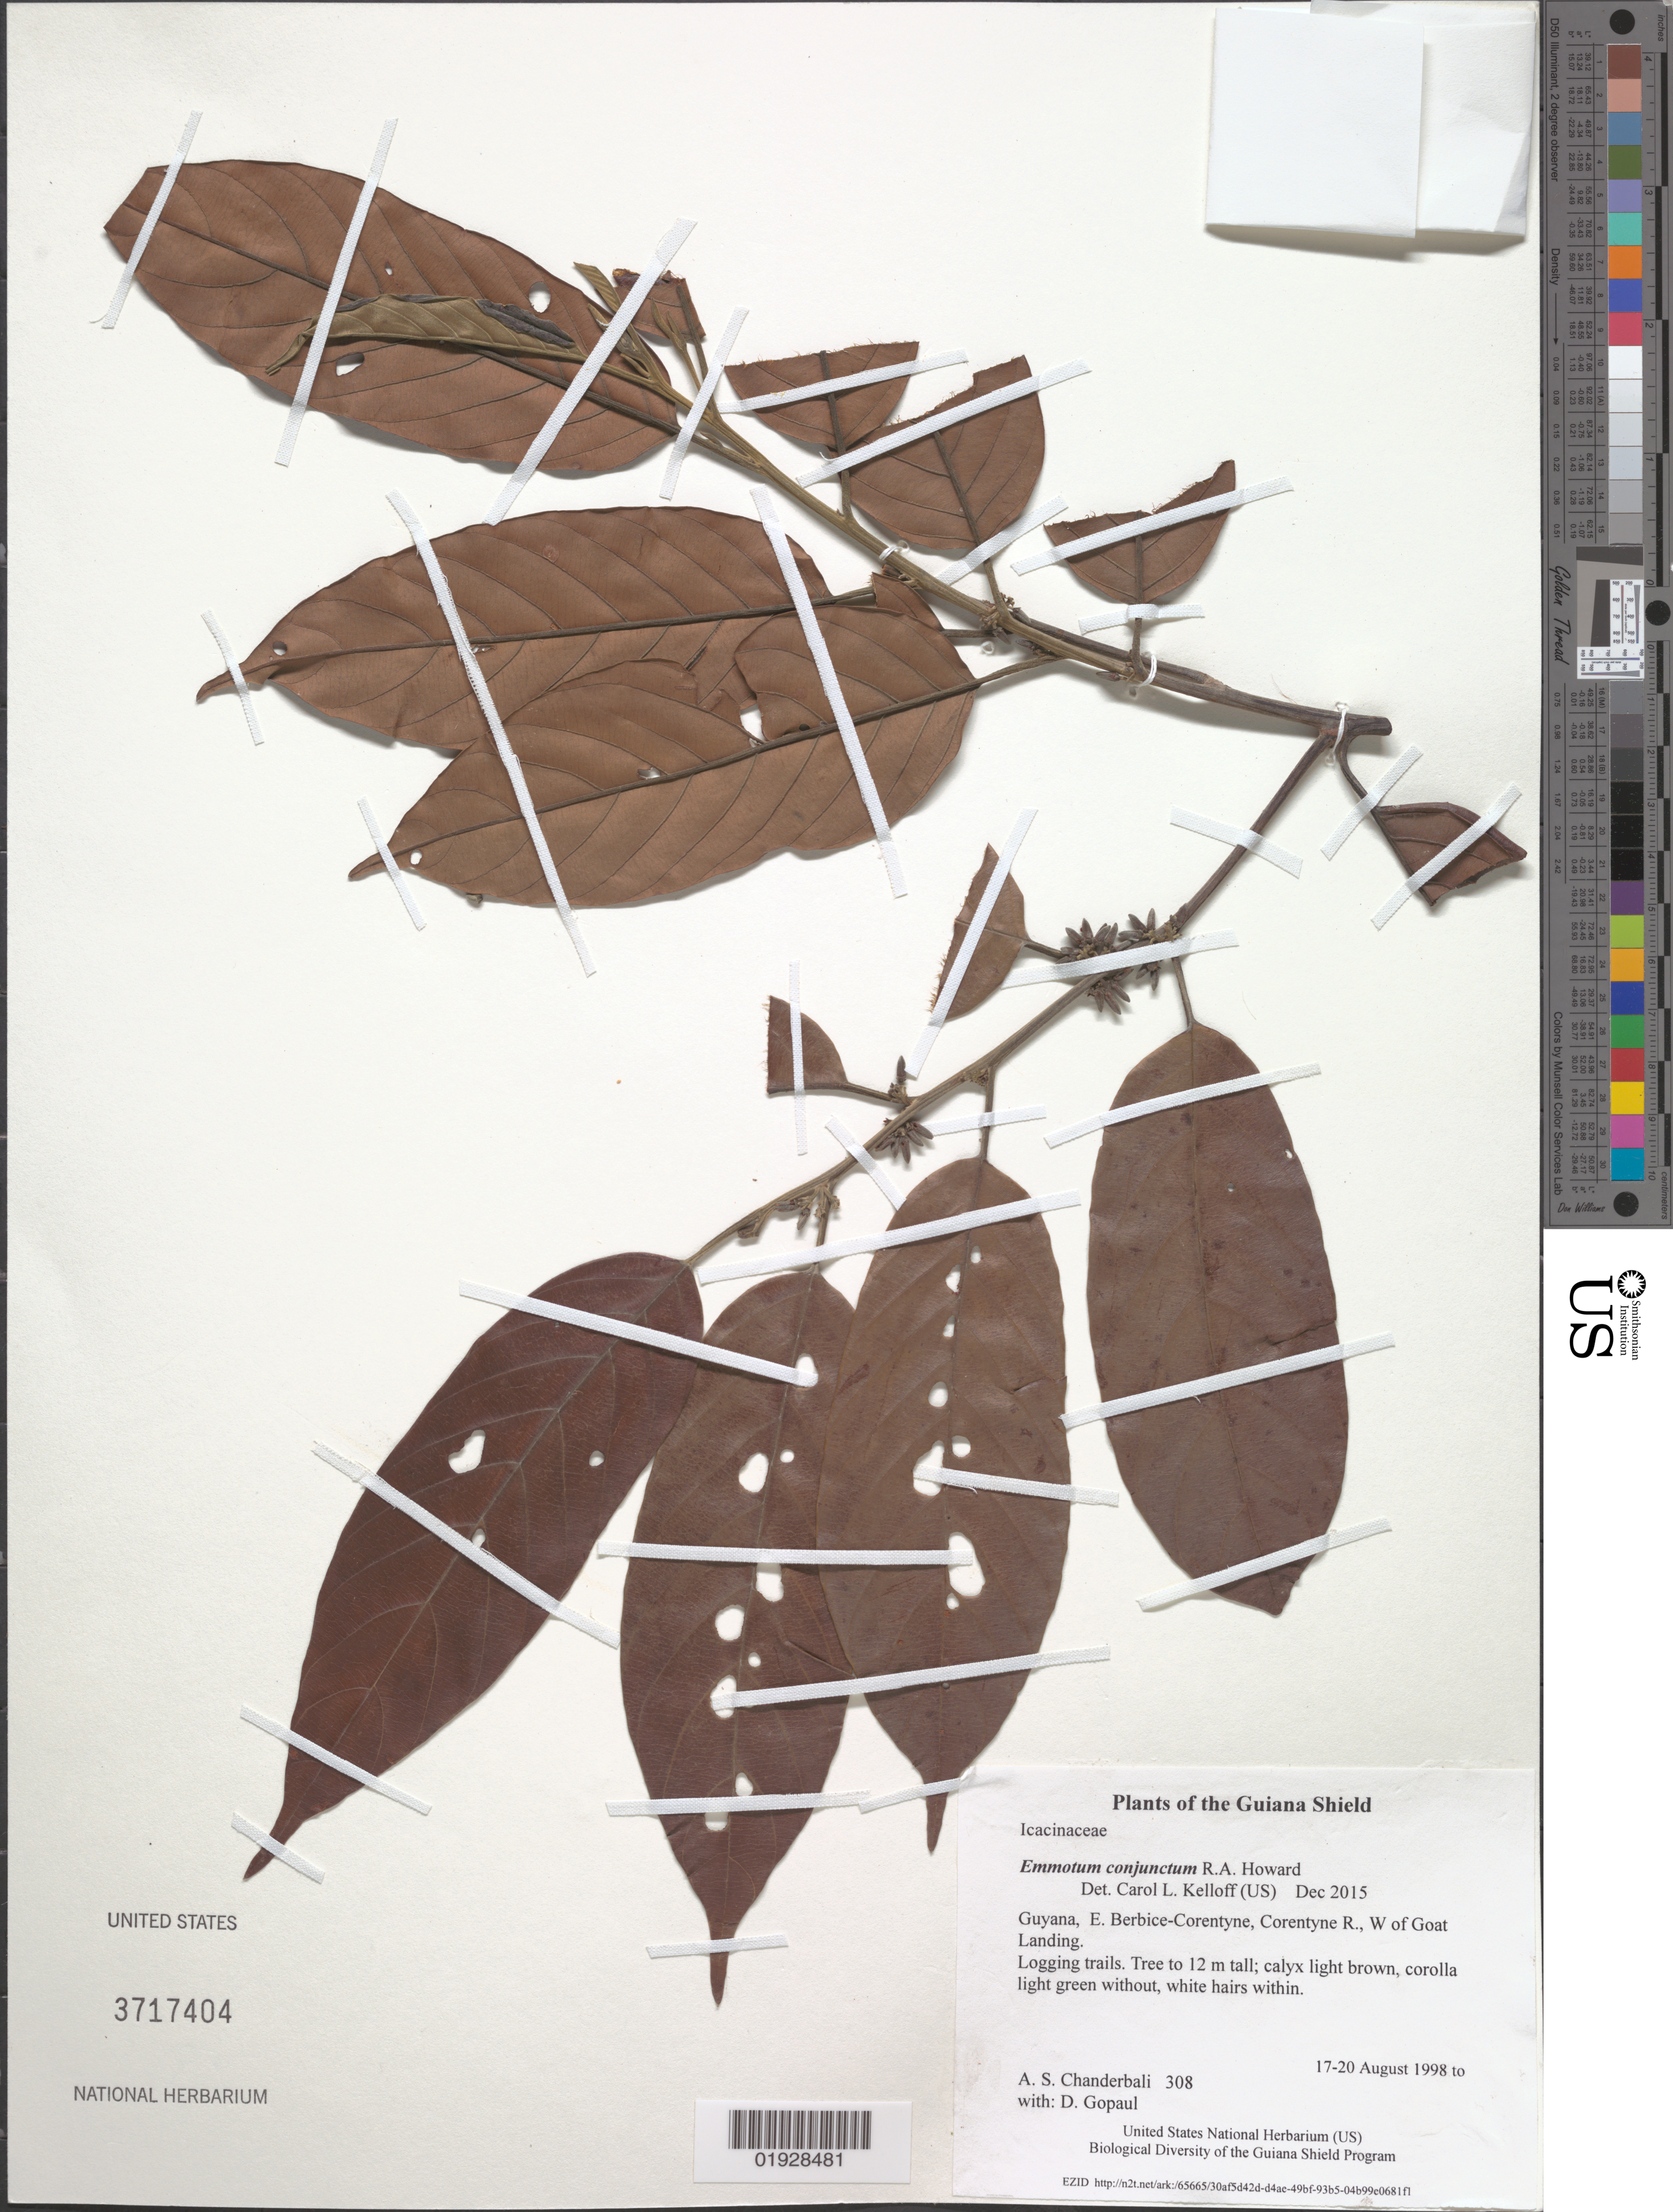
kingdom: Plantae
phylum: Tracheophyta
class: Magnoliopsida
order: Metteniusales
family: Metteniusaceae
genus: Emmotum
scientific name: Emmotum conjunctum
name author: R.A. Howard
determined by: Kelloff, Carol L., (US), Smithsonian Institution - National Museum of Natural History (UNITED STATES)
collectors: A. S. Chanderbali & D. Gopaul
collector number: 308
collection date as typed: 17-20 August 1998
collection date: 1998-08-17/1998-08-20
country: Guyana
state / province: E. Berbice-Corentyne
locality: Corentyne R., W of Goat Landing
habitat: Logging trails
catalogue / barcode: US 3717404